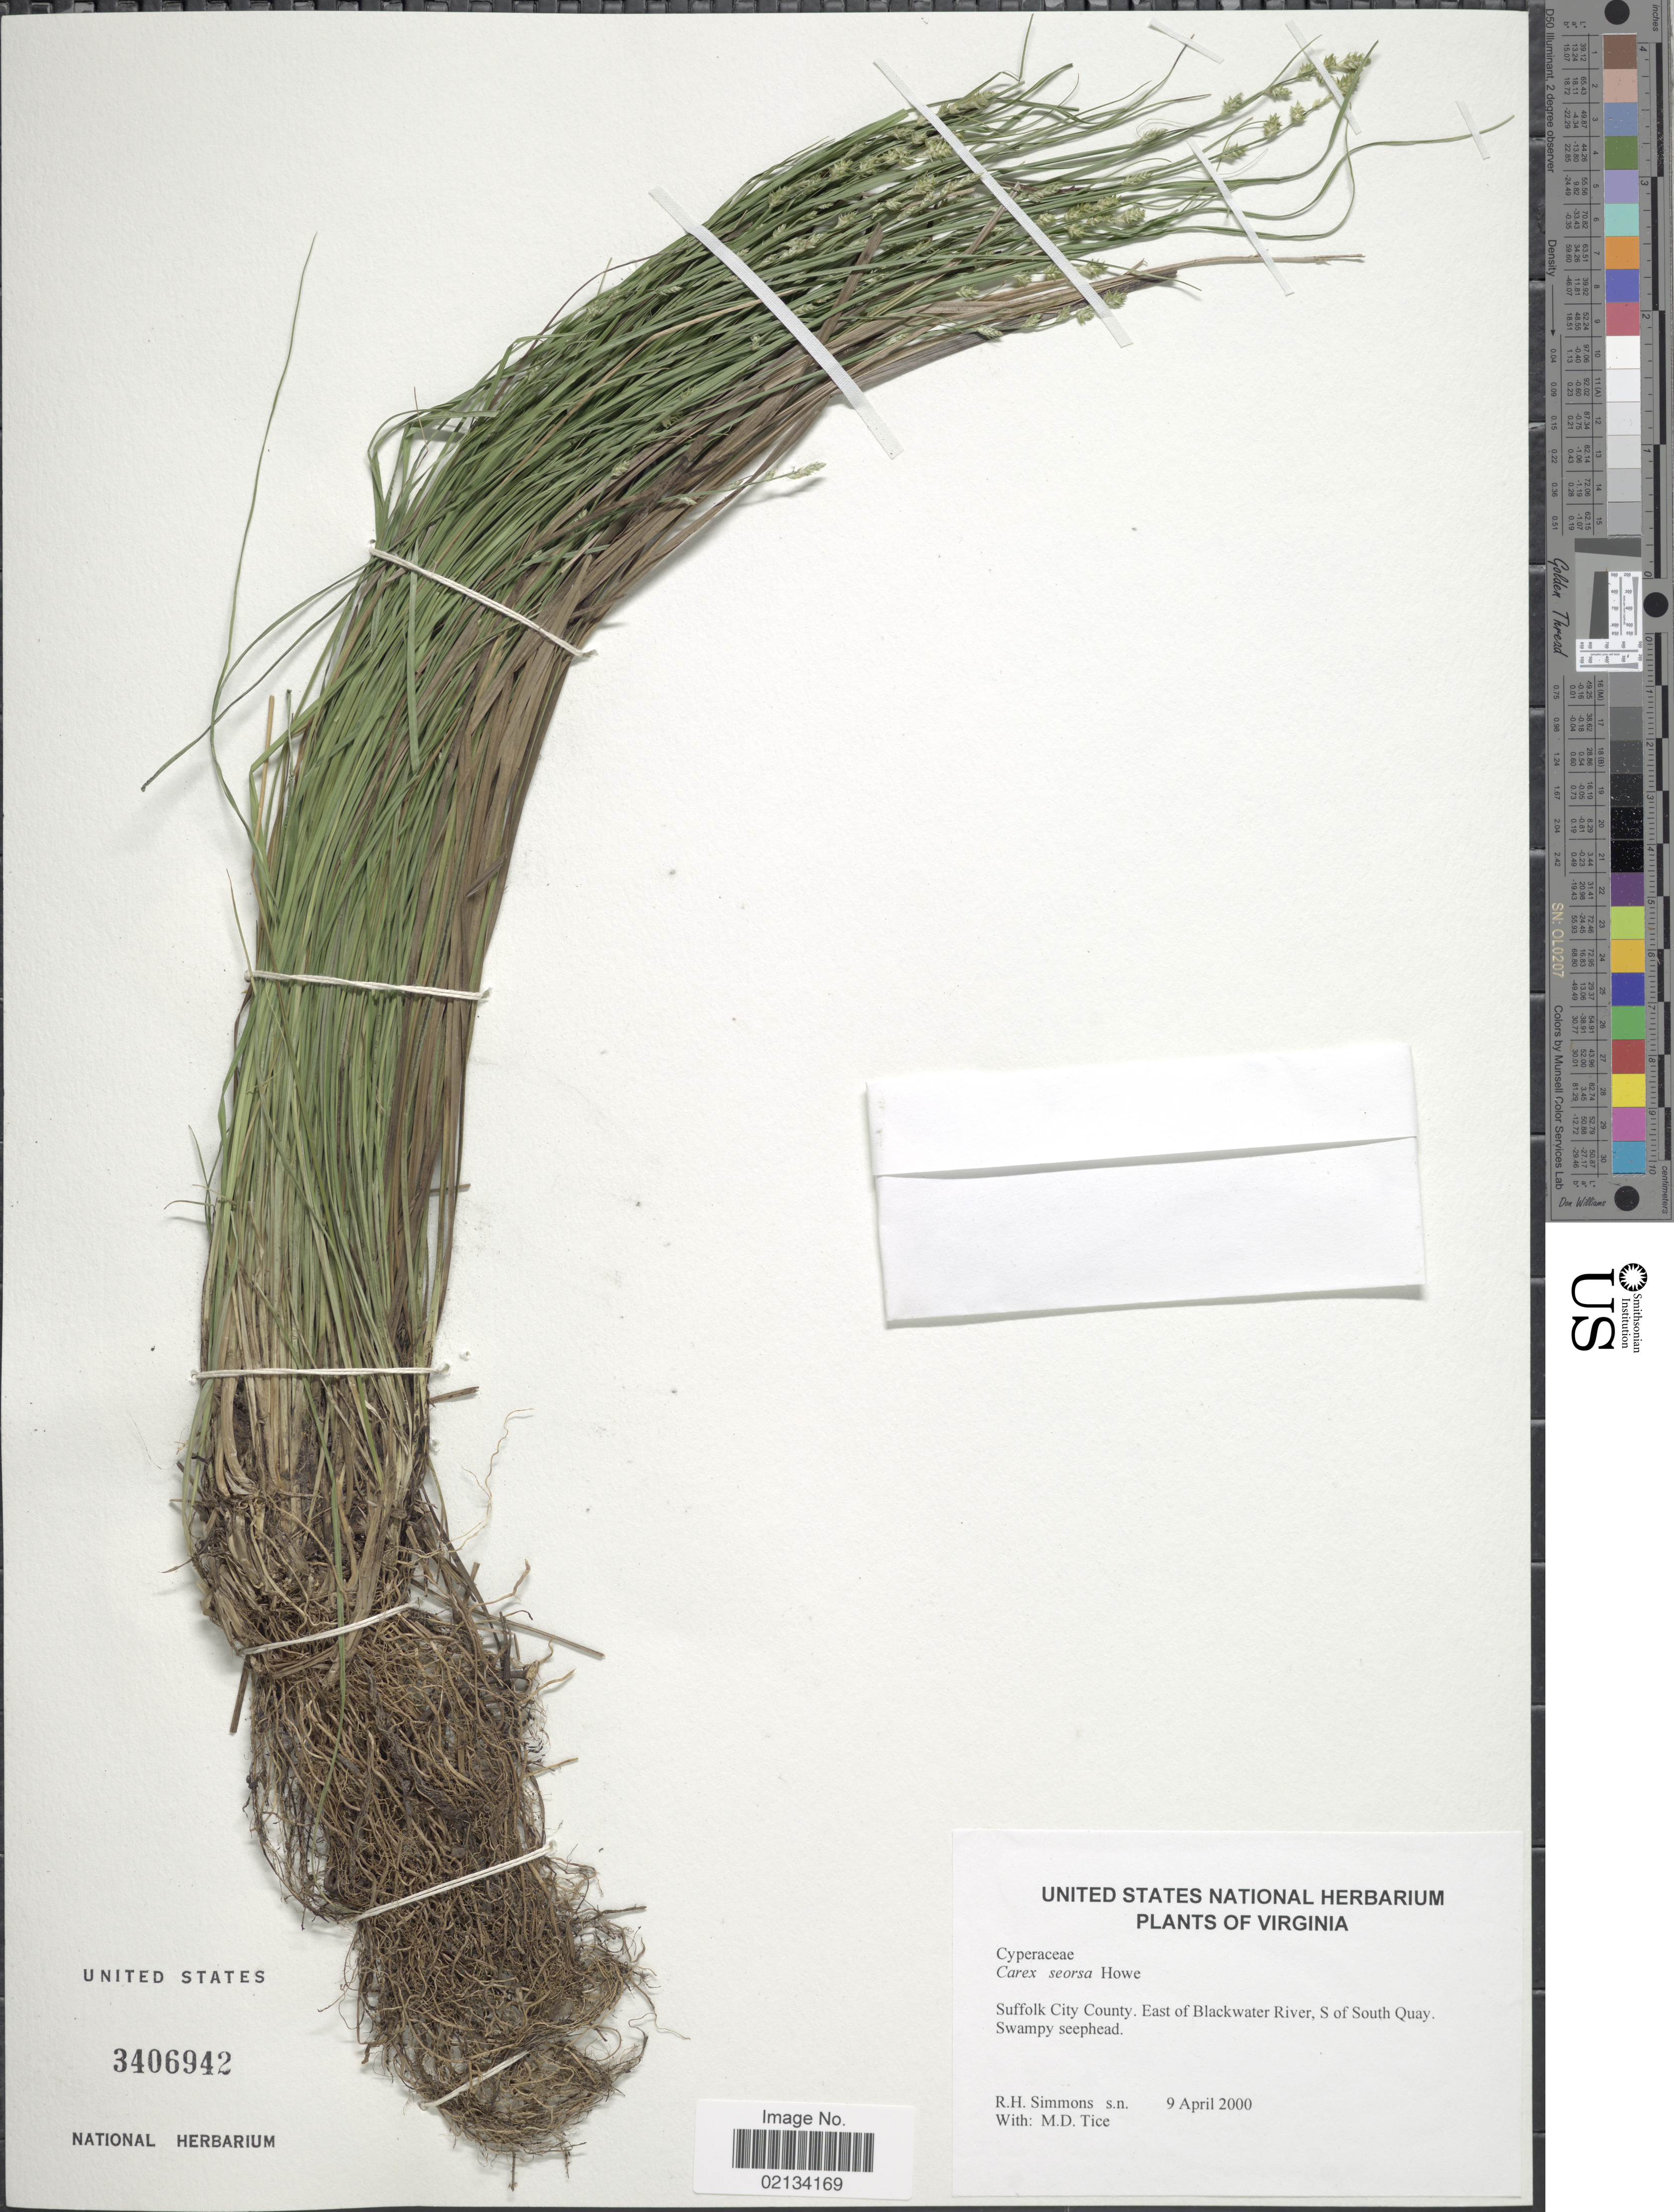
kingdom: Plantae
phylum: Tracheophyta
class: Liliopsida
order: Poales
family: Cyperaceae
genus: Carex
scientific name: Carex seorsa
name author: Howe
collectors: R. H. Simmons & M. Tice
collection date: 2000-04-09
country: United States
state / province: Virginia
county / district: City of Suffolk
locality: Suffolk City County, East of Blackwater River, S of South Quay Swampy seephead.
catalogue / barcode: US 3406942